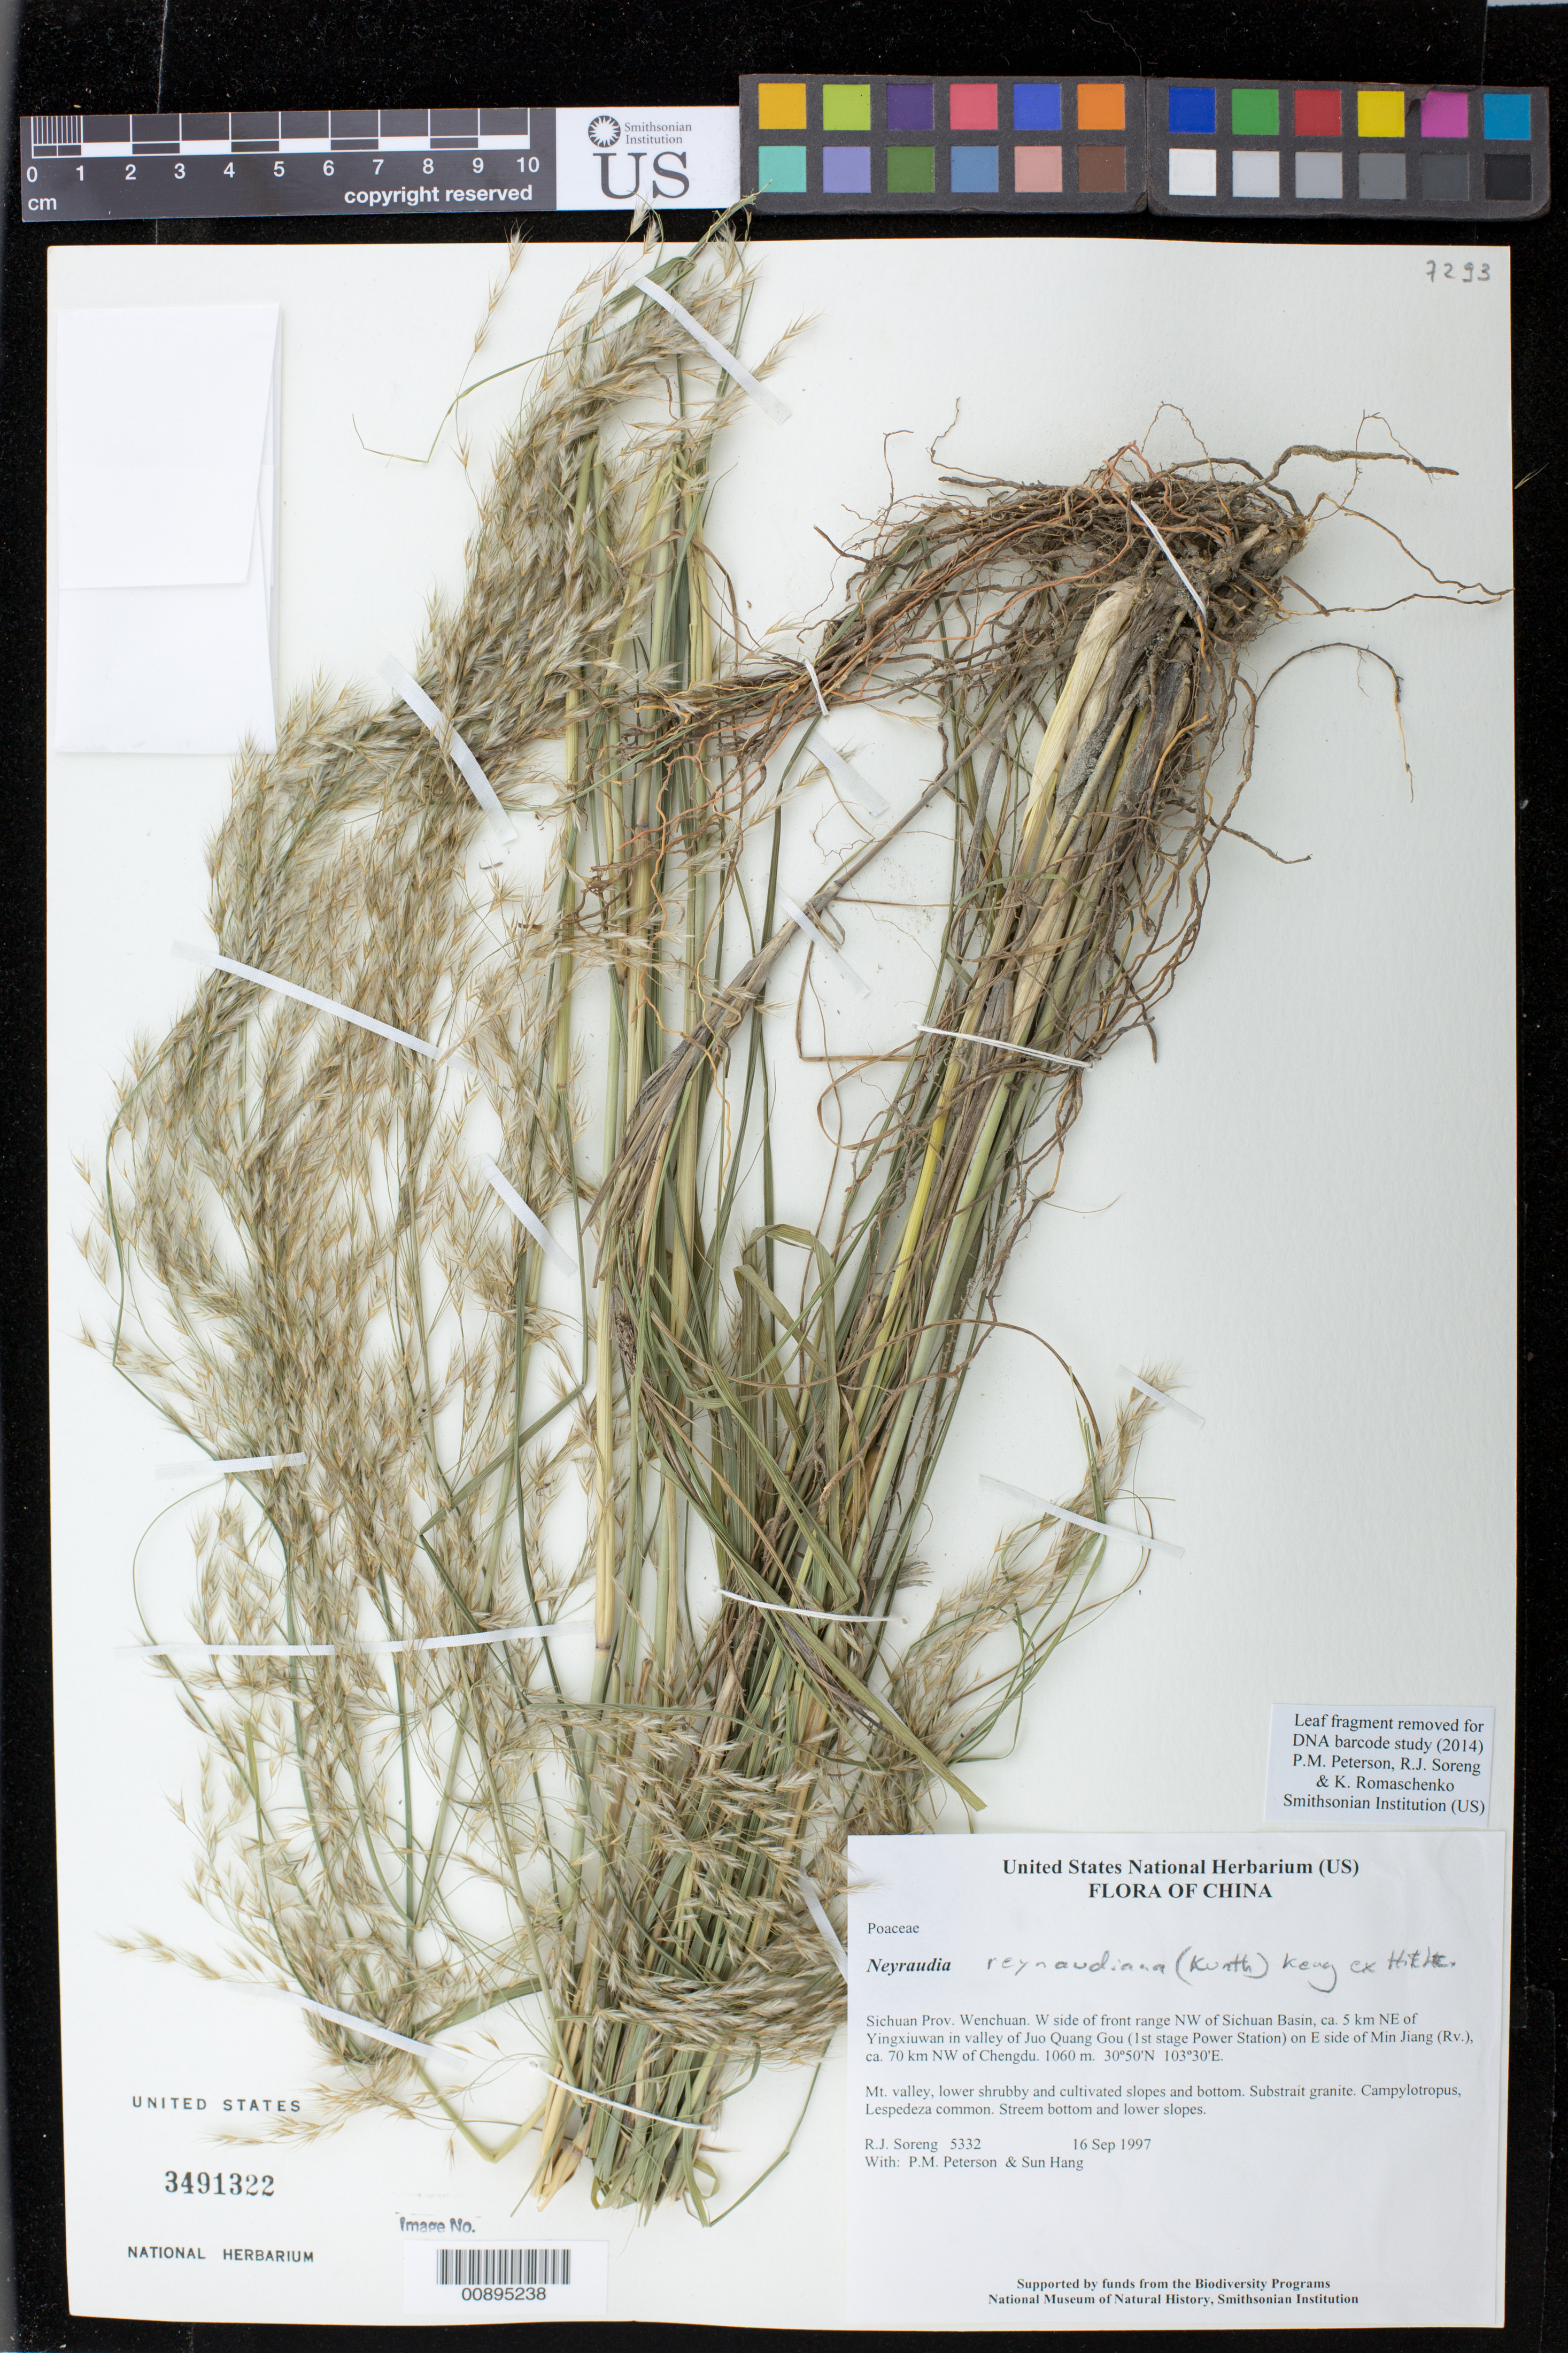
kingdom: Plantae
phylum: Tracheophyta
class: Liliopsida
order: Poales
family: Poaceae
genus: Neyraudia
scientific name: Neyraudia reynaudiana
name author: (Kunth) Keng ex Hitchc.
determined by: Peterson, Paul M., (BOT), Smithsonian Institution - National Museum of Natural History (UNITED STATES)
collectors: R. J. Soreng, P. M. Peterson & Sun Hang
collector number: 5332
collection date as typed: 16 Sep 1997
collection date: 1997-09-16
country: China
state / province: Sichuan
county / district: Wenchuan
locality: W side of front range NW of Sichuan Basin, ca. 5 km NE of Yingxiuwan in valley of Juo Quang Gou (1st stage Power Station) on E side of Min Jiang (Rv.), ca. 70 km NW of Chengdu.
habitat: Mt. valley, lower shruby and cultivated slopes and bottom. Substrait granite. Campylotropus, Lespedeza common.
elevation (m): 1060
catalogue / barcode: US 3491322